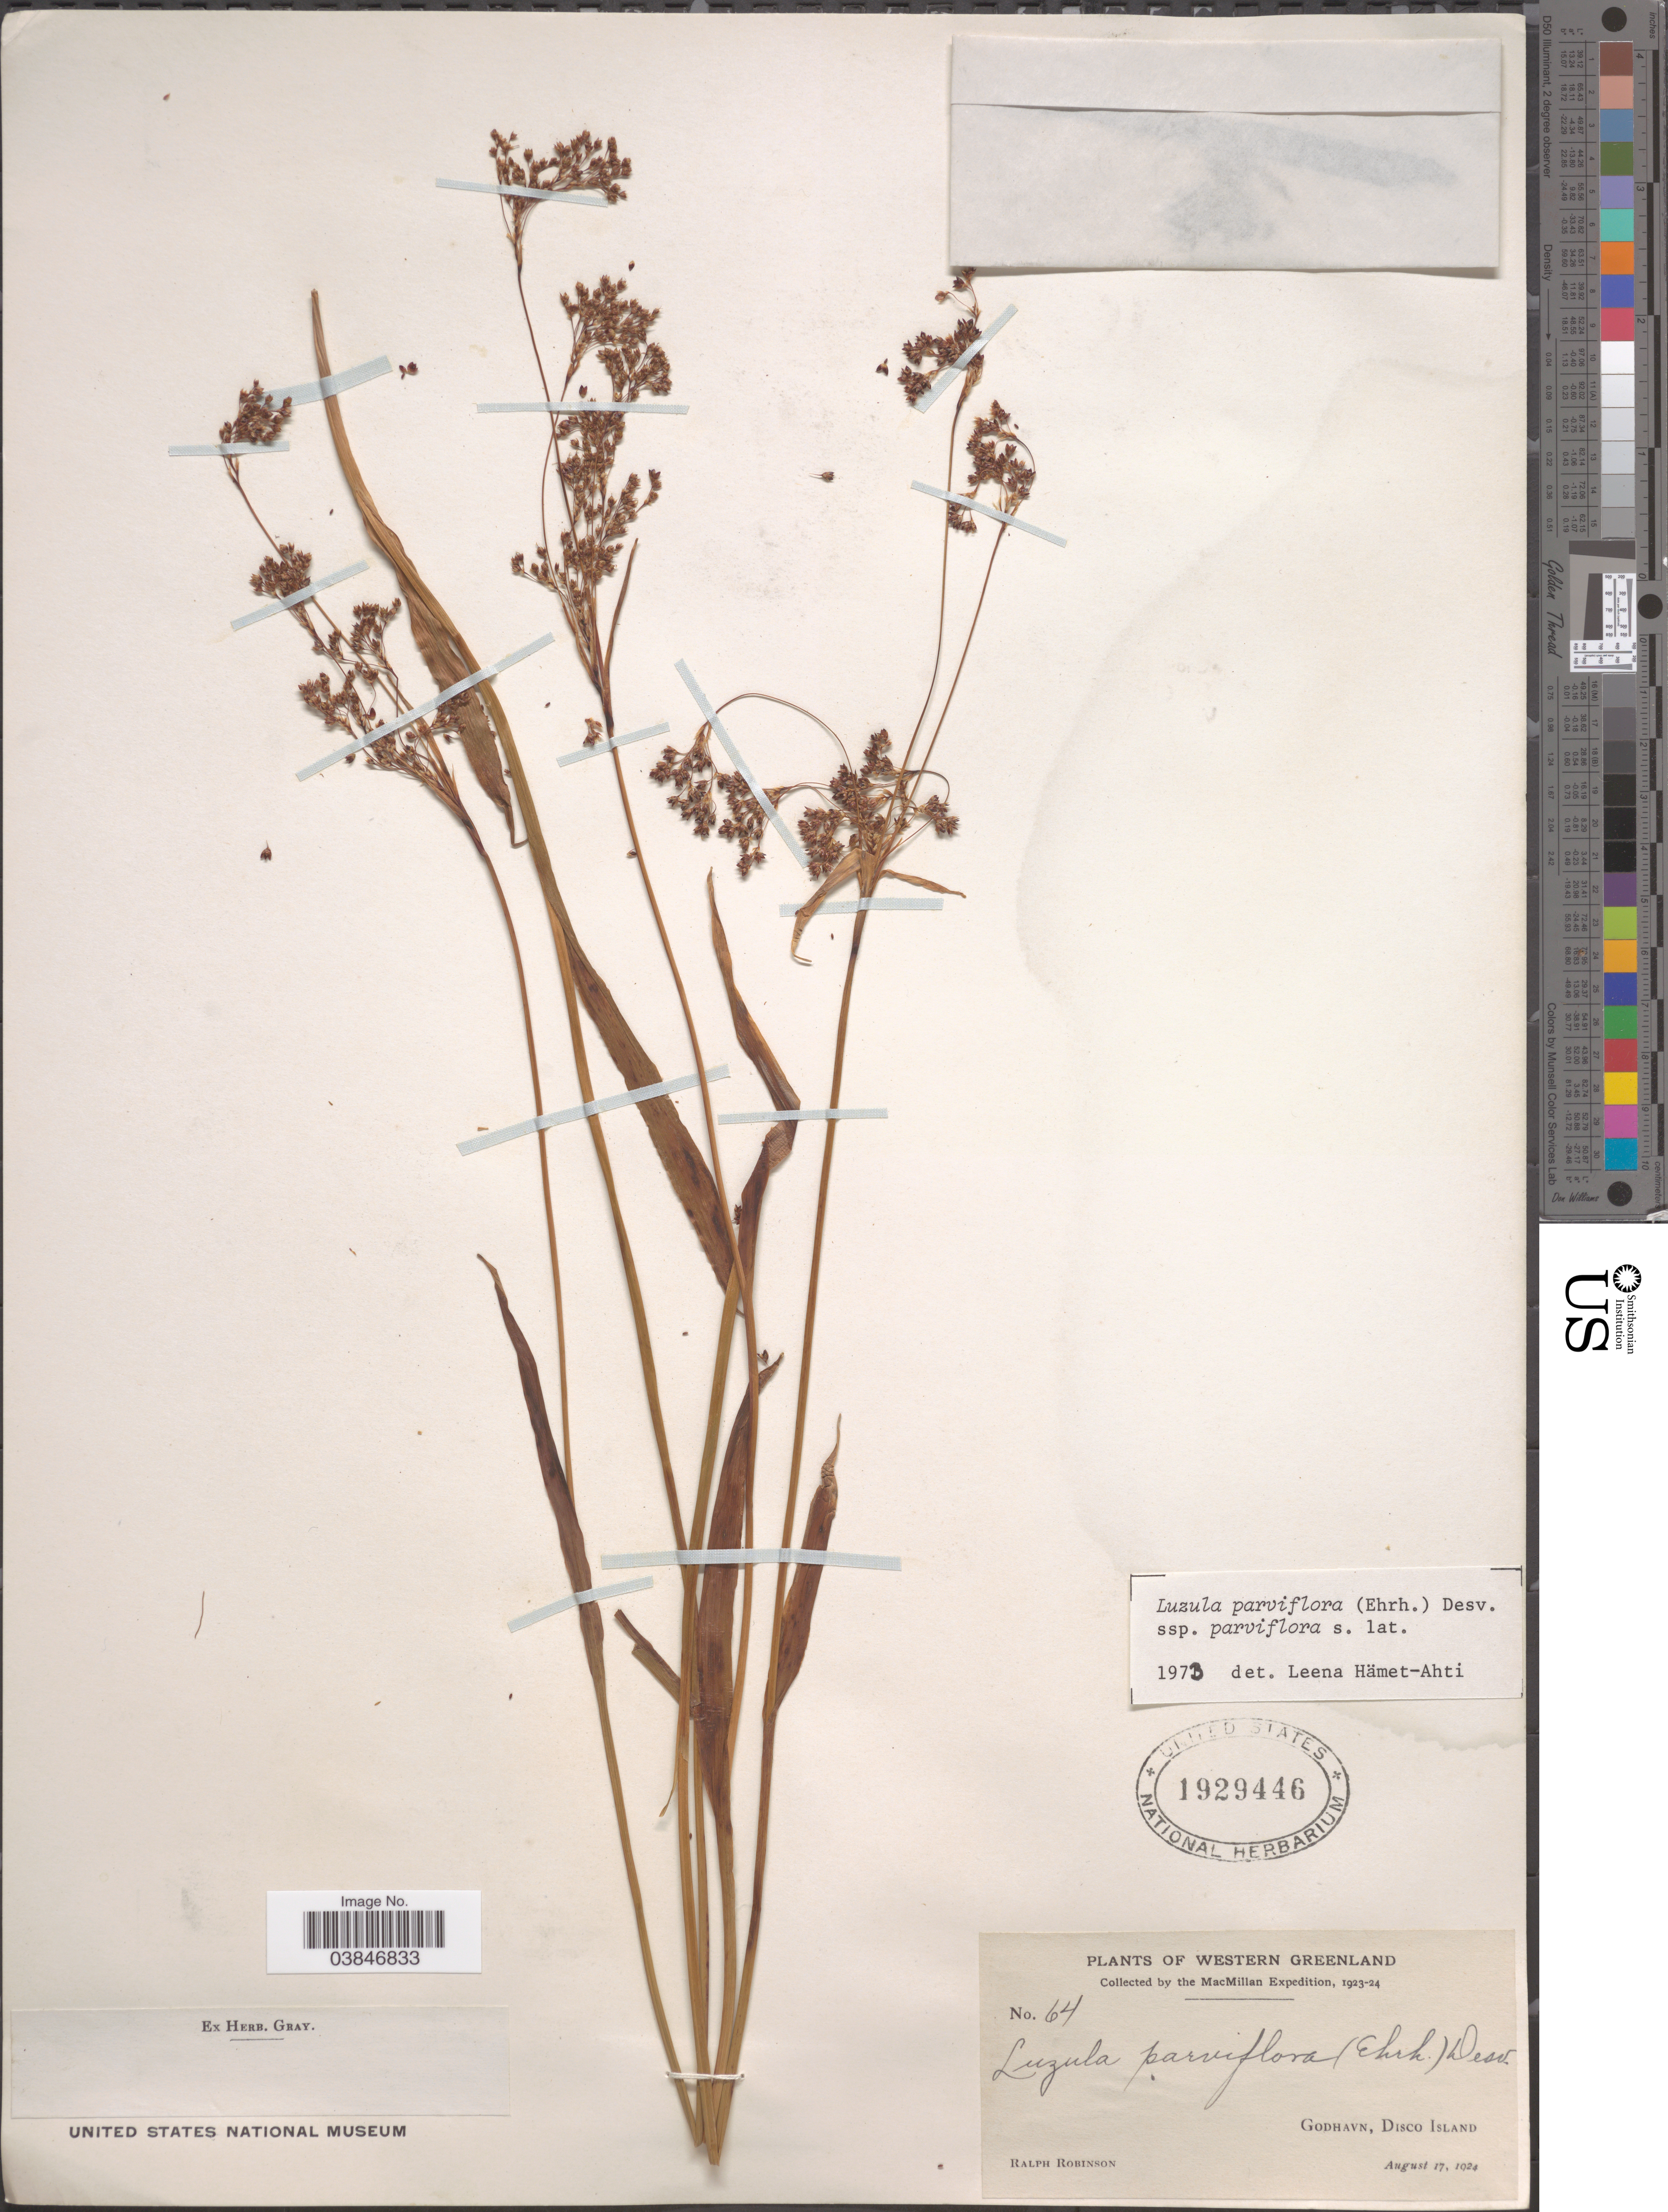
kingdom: Plantae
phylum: Tracheophyta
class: Liliopsida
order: Poales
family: Juncaceae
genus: Luzula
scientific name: Luzula parviflora subsp. parviflora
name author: (Ehrh.) Desv.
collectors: R. Robinson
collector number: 64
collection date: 1924-08-17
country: Greenland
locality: Western Greenland. Godhavn, Disco Island.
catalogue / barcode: US 1929446